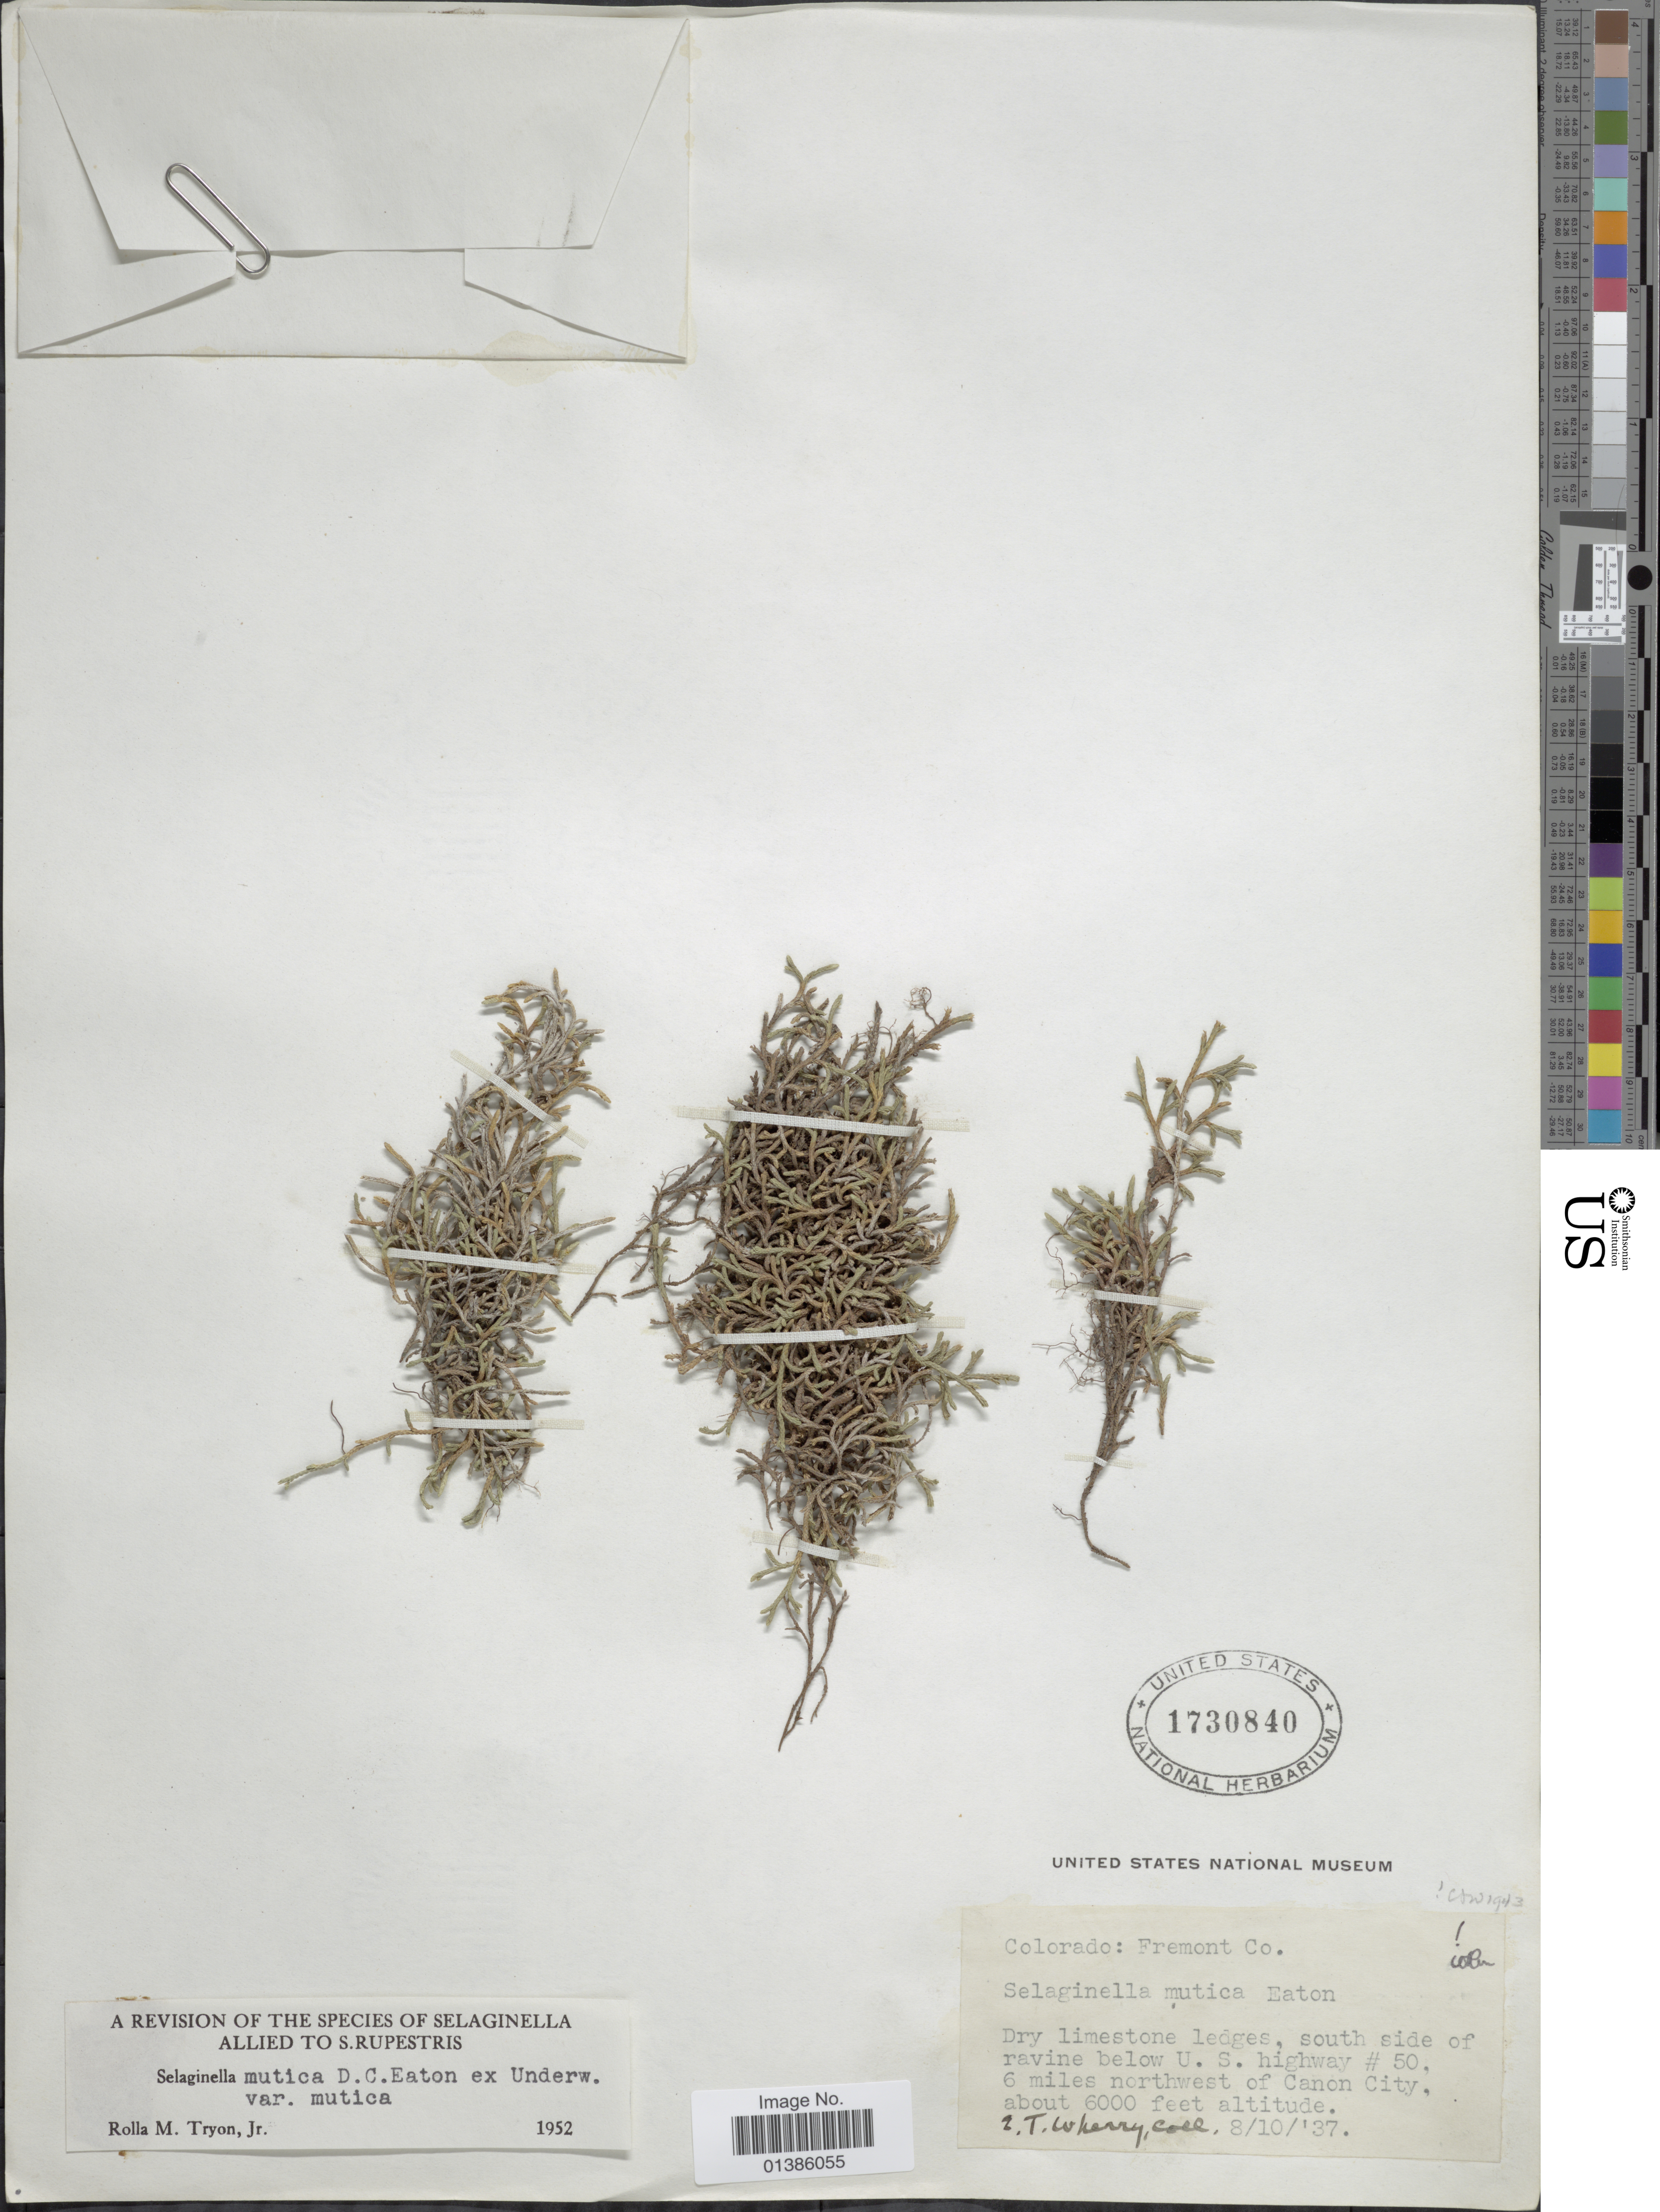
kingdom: Plantae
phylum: Tracheophyta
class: Lycopodiopsida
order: Selaginellales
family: Selaginellaceae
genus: Selaginella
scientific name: Selaginella mutica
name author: D.C. Eaton in Underw.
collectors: E. T. Wherry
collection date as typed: Transcribed d/m/y: 10/8/37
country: United States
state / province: Colorado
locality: Fremont Co. Dry limestone ledges, south side of ravine below U.S. highway #50, 6 miles northwest of Canon City.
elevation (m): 1829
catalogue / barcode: US 1730840